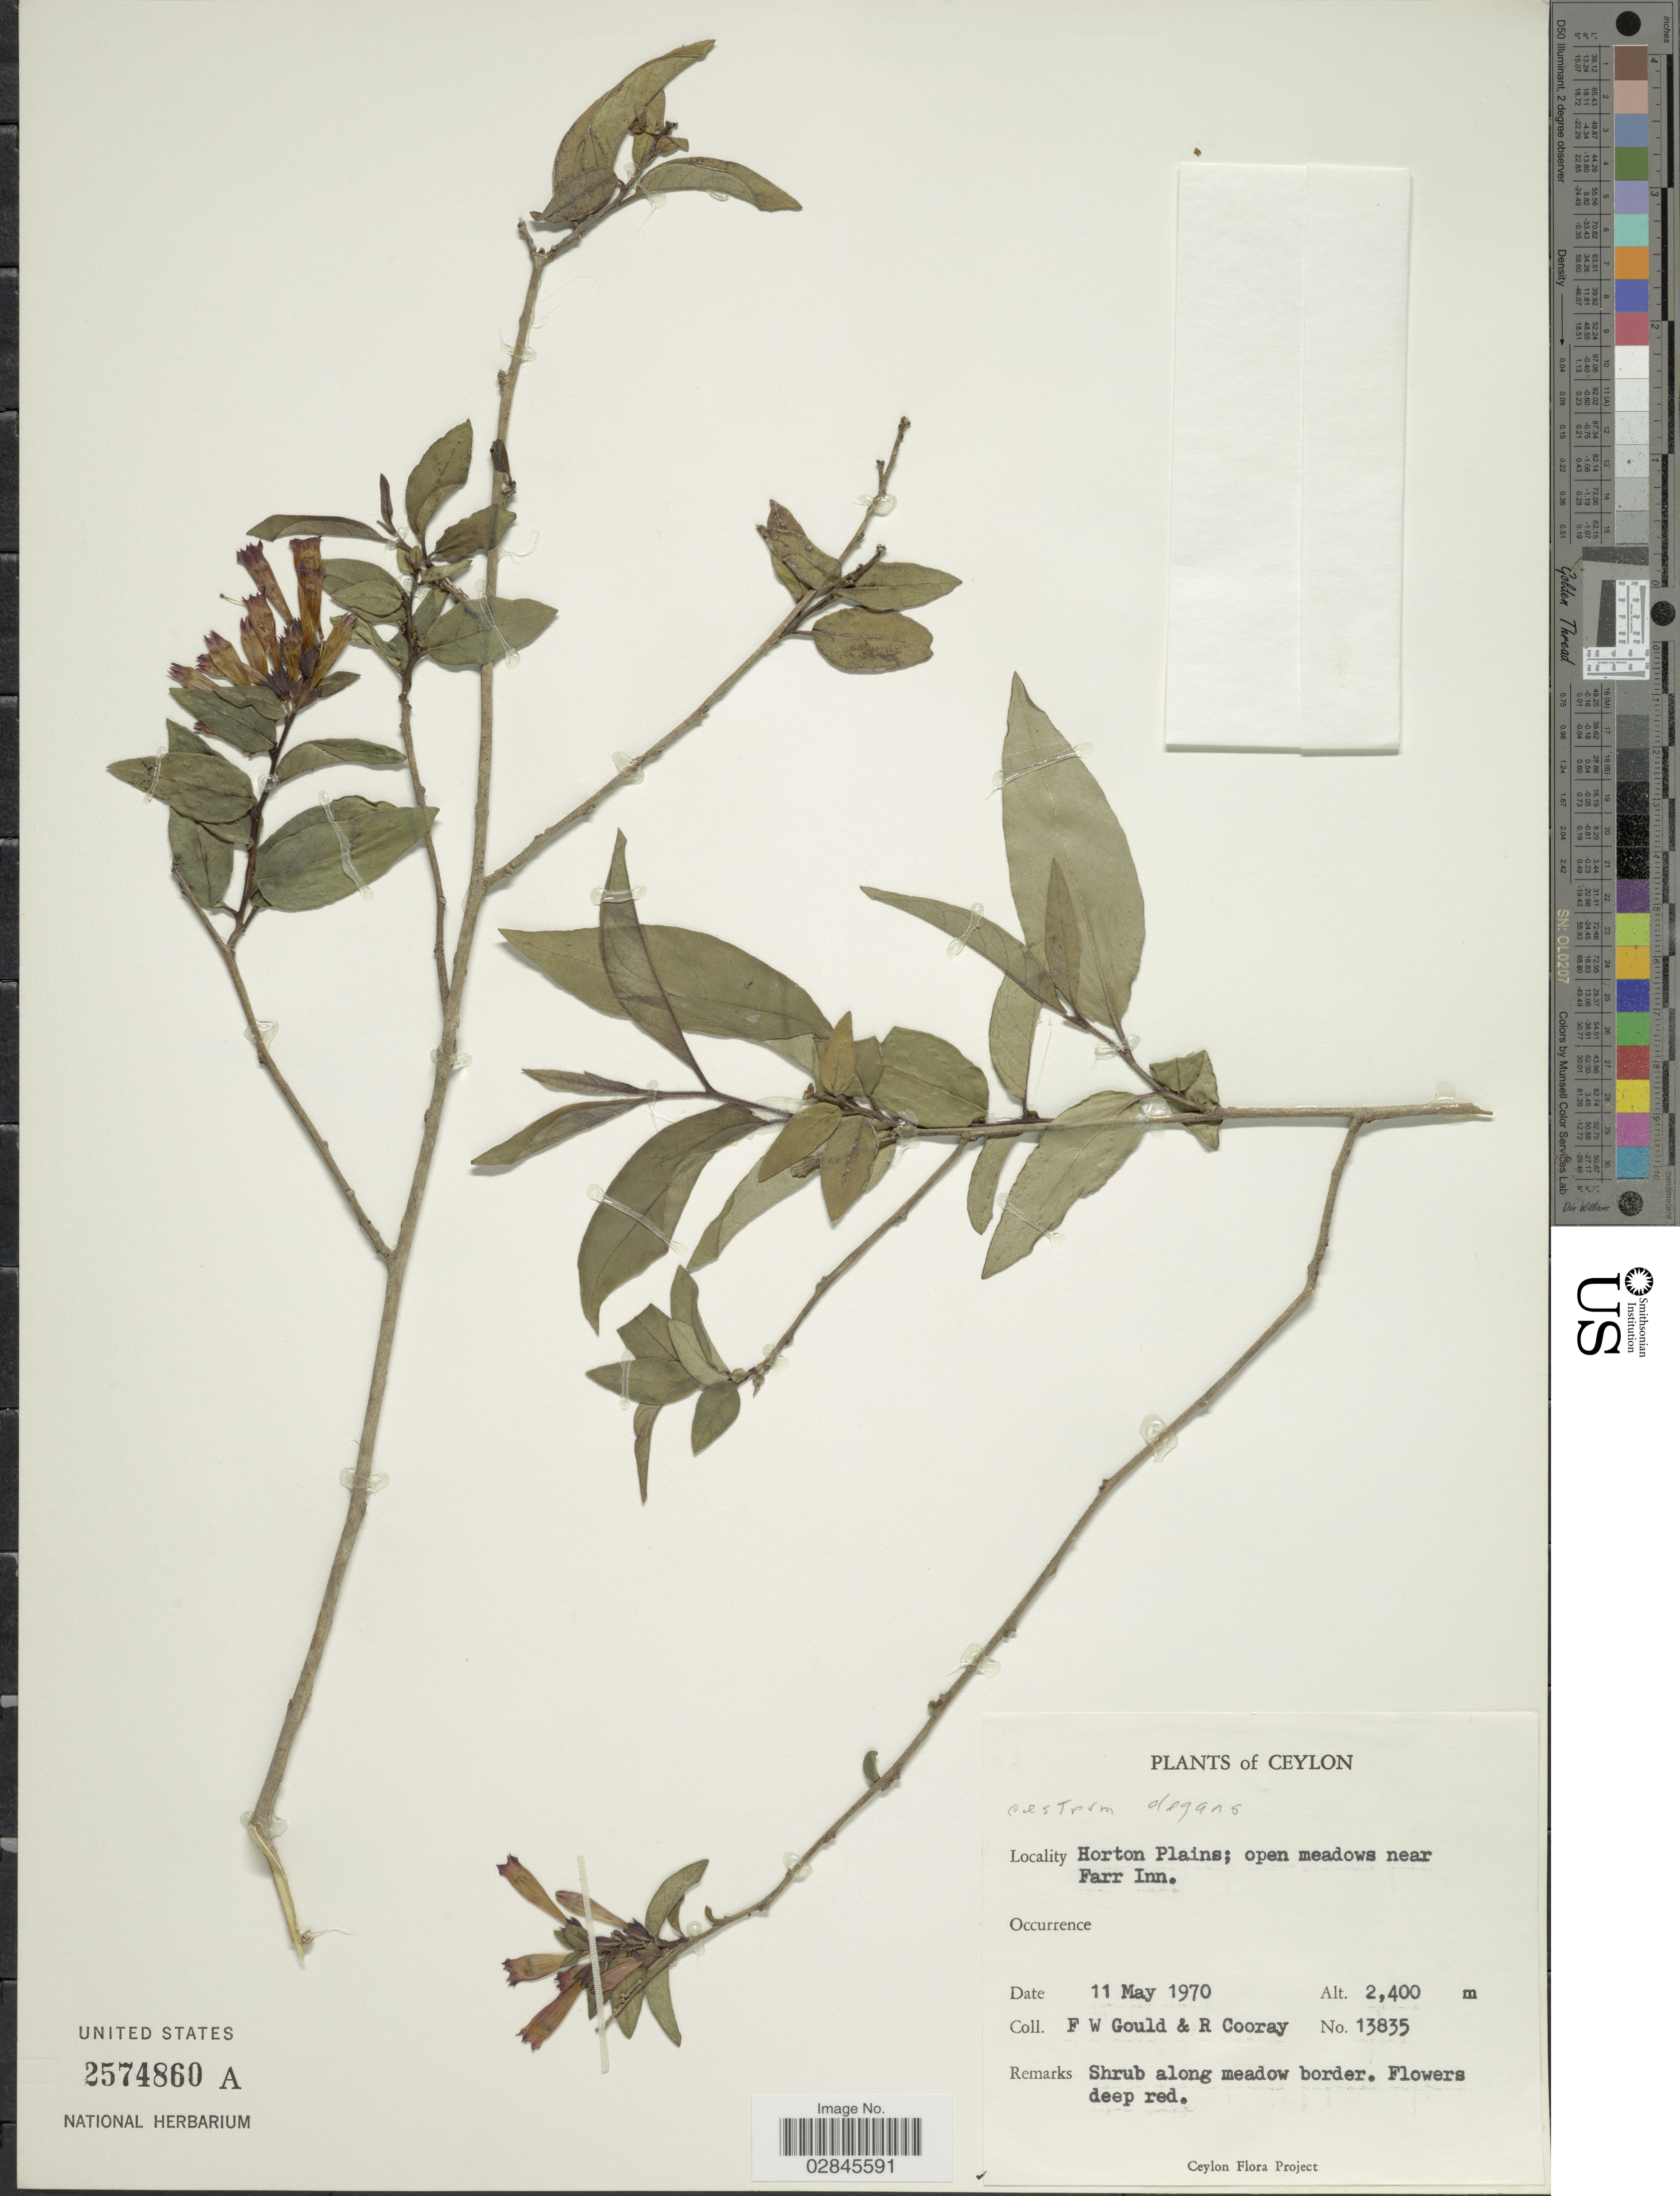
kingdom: Plantae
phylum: Tracheophyta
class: Magnoliopsida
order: Solanales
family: Solanaceae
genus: Cestrum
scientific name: Cestrum elegans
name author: (Brongn.) Schltdl.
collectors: F. W. Gould & R. Cooray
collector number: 13835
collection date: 1970-05-11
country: Sri Lanka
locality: Ceylon. Horton Plains; open meadows near Farr Inn.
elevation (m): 2400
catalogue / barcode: US 2574860A